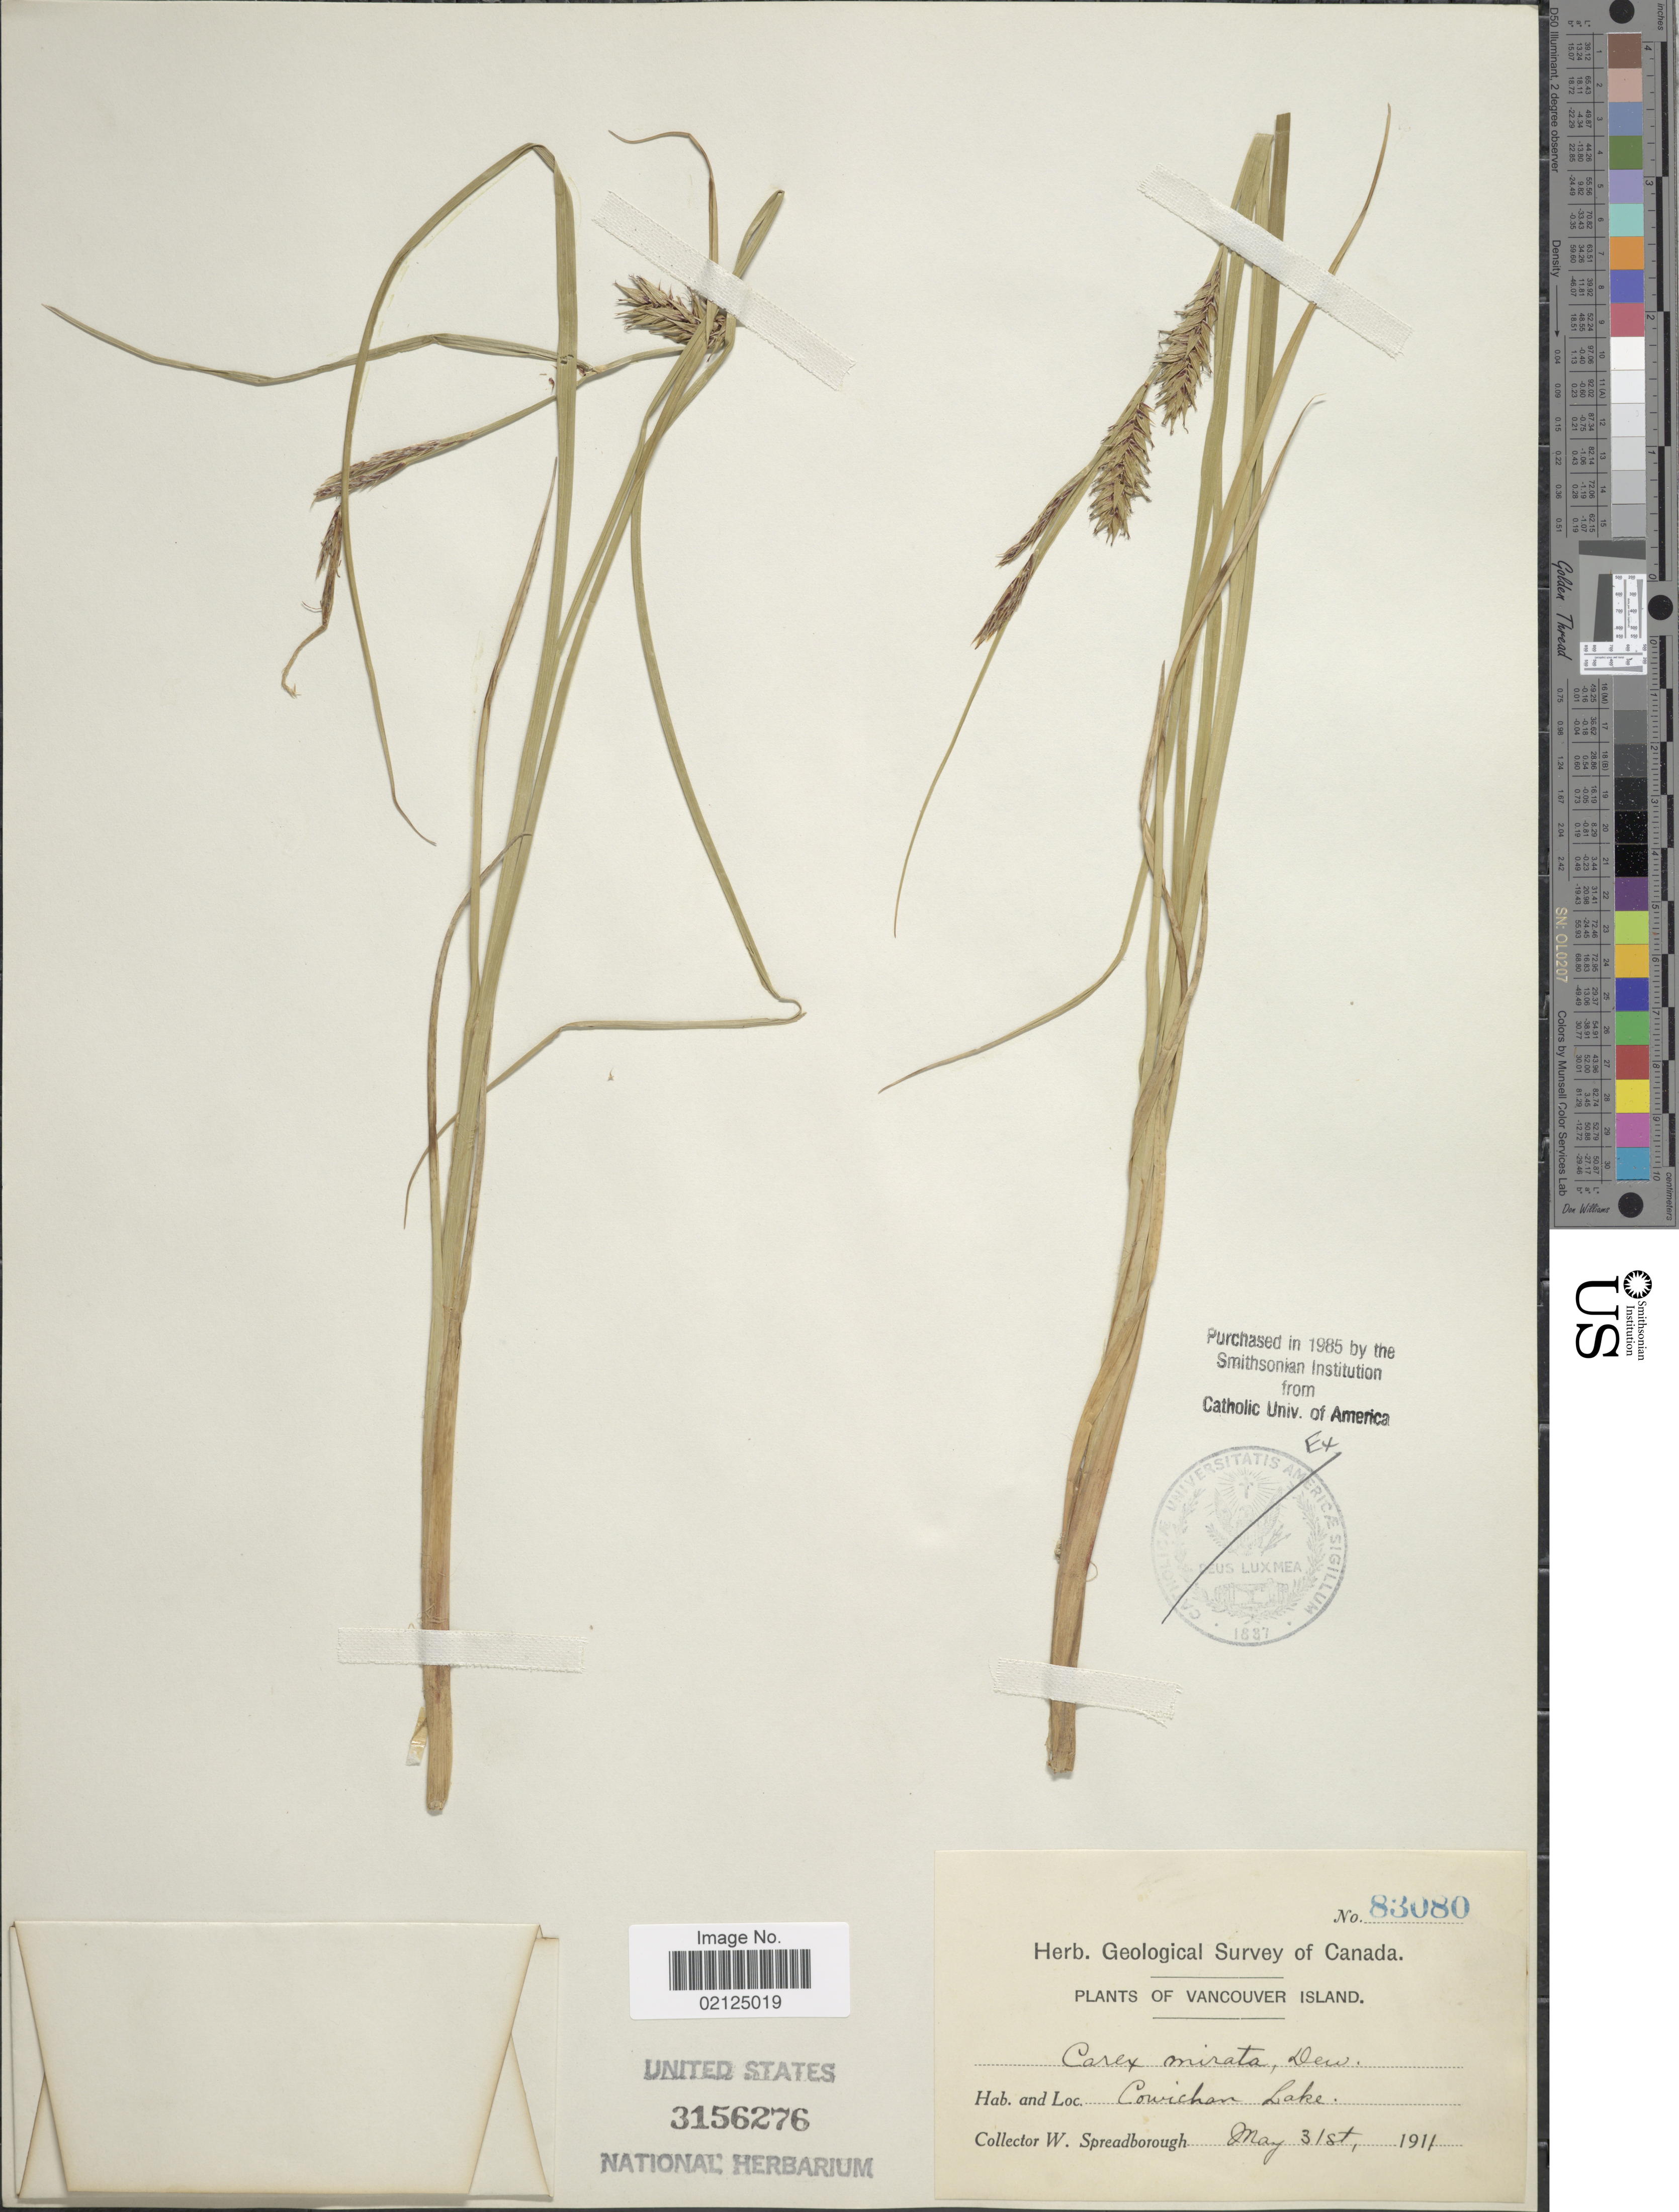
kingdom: Plantae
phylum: Tracheophyta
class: Liliopsida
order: Poales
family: Cyperaceae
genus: Carex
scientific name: Carex exsiccata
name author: L.H. Bailey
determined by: Strong, Mark T., (BOT), Smithsonian Institution - National Museum of Natural History (UNITED STATES)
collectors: W. Spreadborough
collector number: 83080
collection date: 1911-05-31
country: Canada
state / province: British Columbia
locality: Vancouver Island, Cowichan Lake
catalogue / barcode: US 3156276